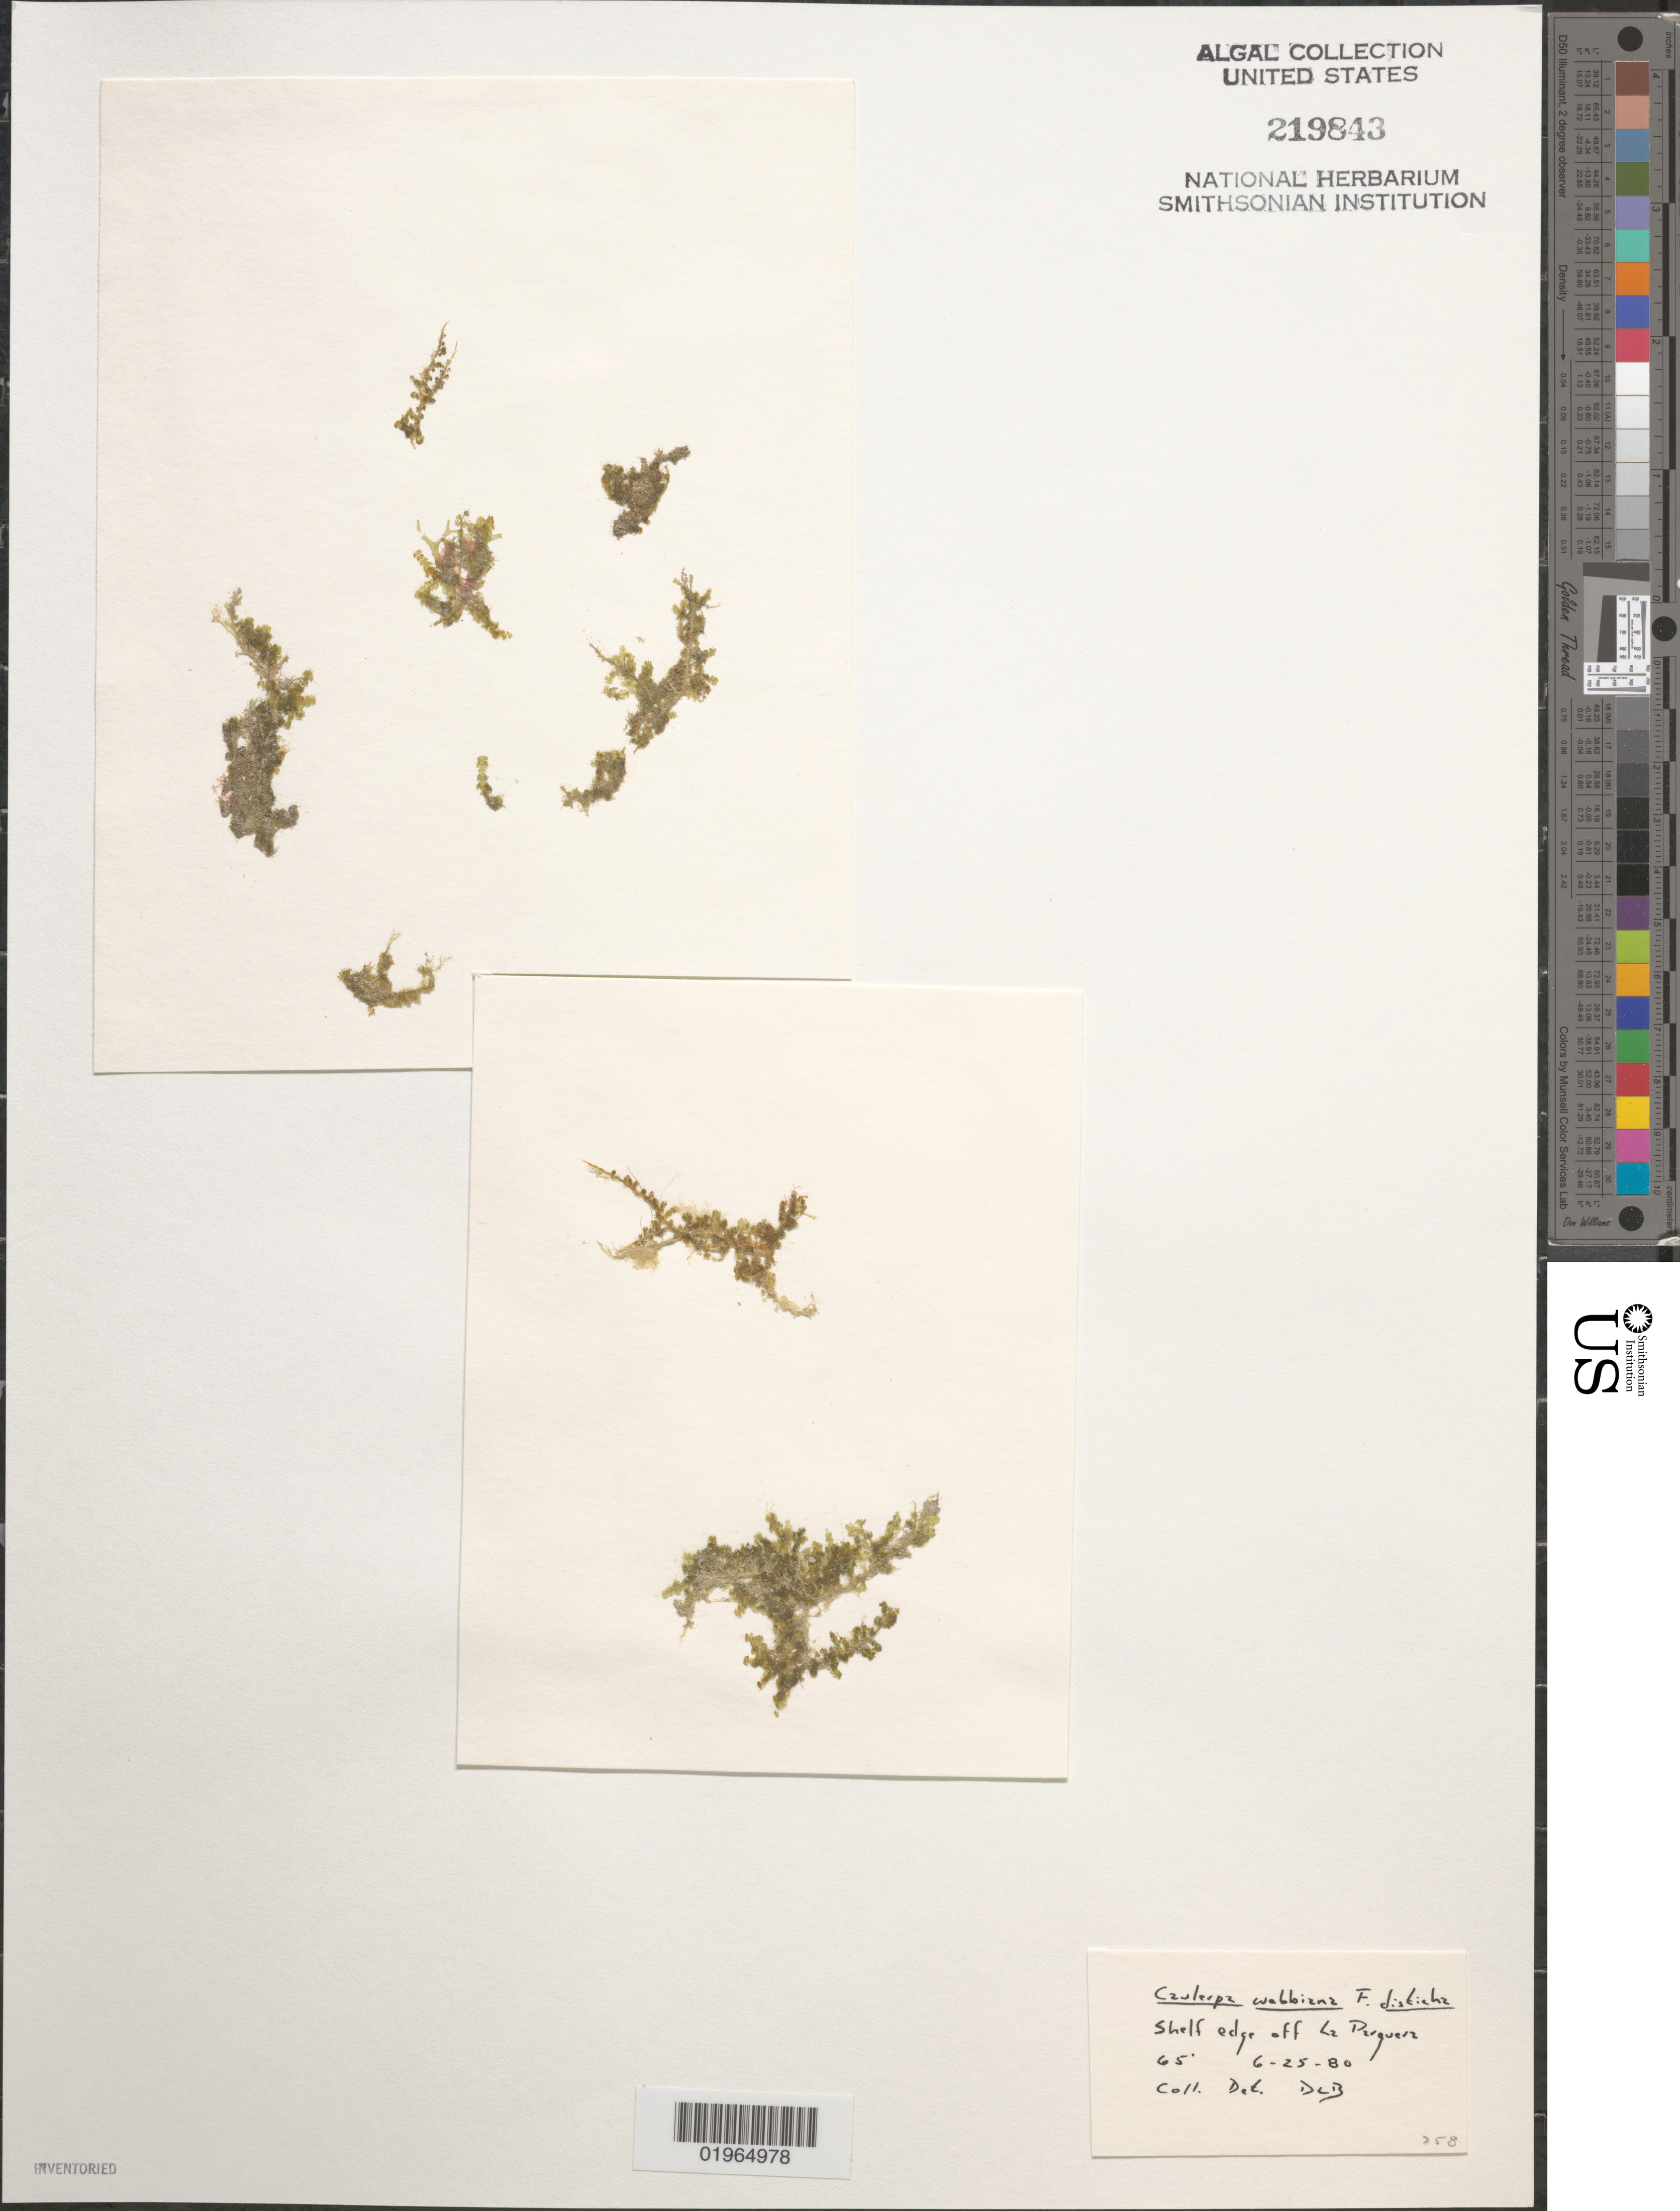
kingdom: Plantae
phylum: Chlorophyta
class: Ulvophyceae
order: Bryopsidales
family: Caulerpaceae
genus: Caulerpa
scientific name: Caulerpa webbiana f. disticha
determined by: Ballantine, D. L.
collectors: D.L. Ballantine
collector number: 758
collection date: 1980-06-25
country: Puerto Rico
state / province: Lajas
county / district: La Parguera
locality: Shelf edge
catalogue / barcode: US 219843